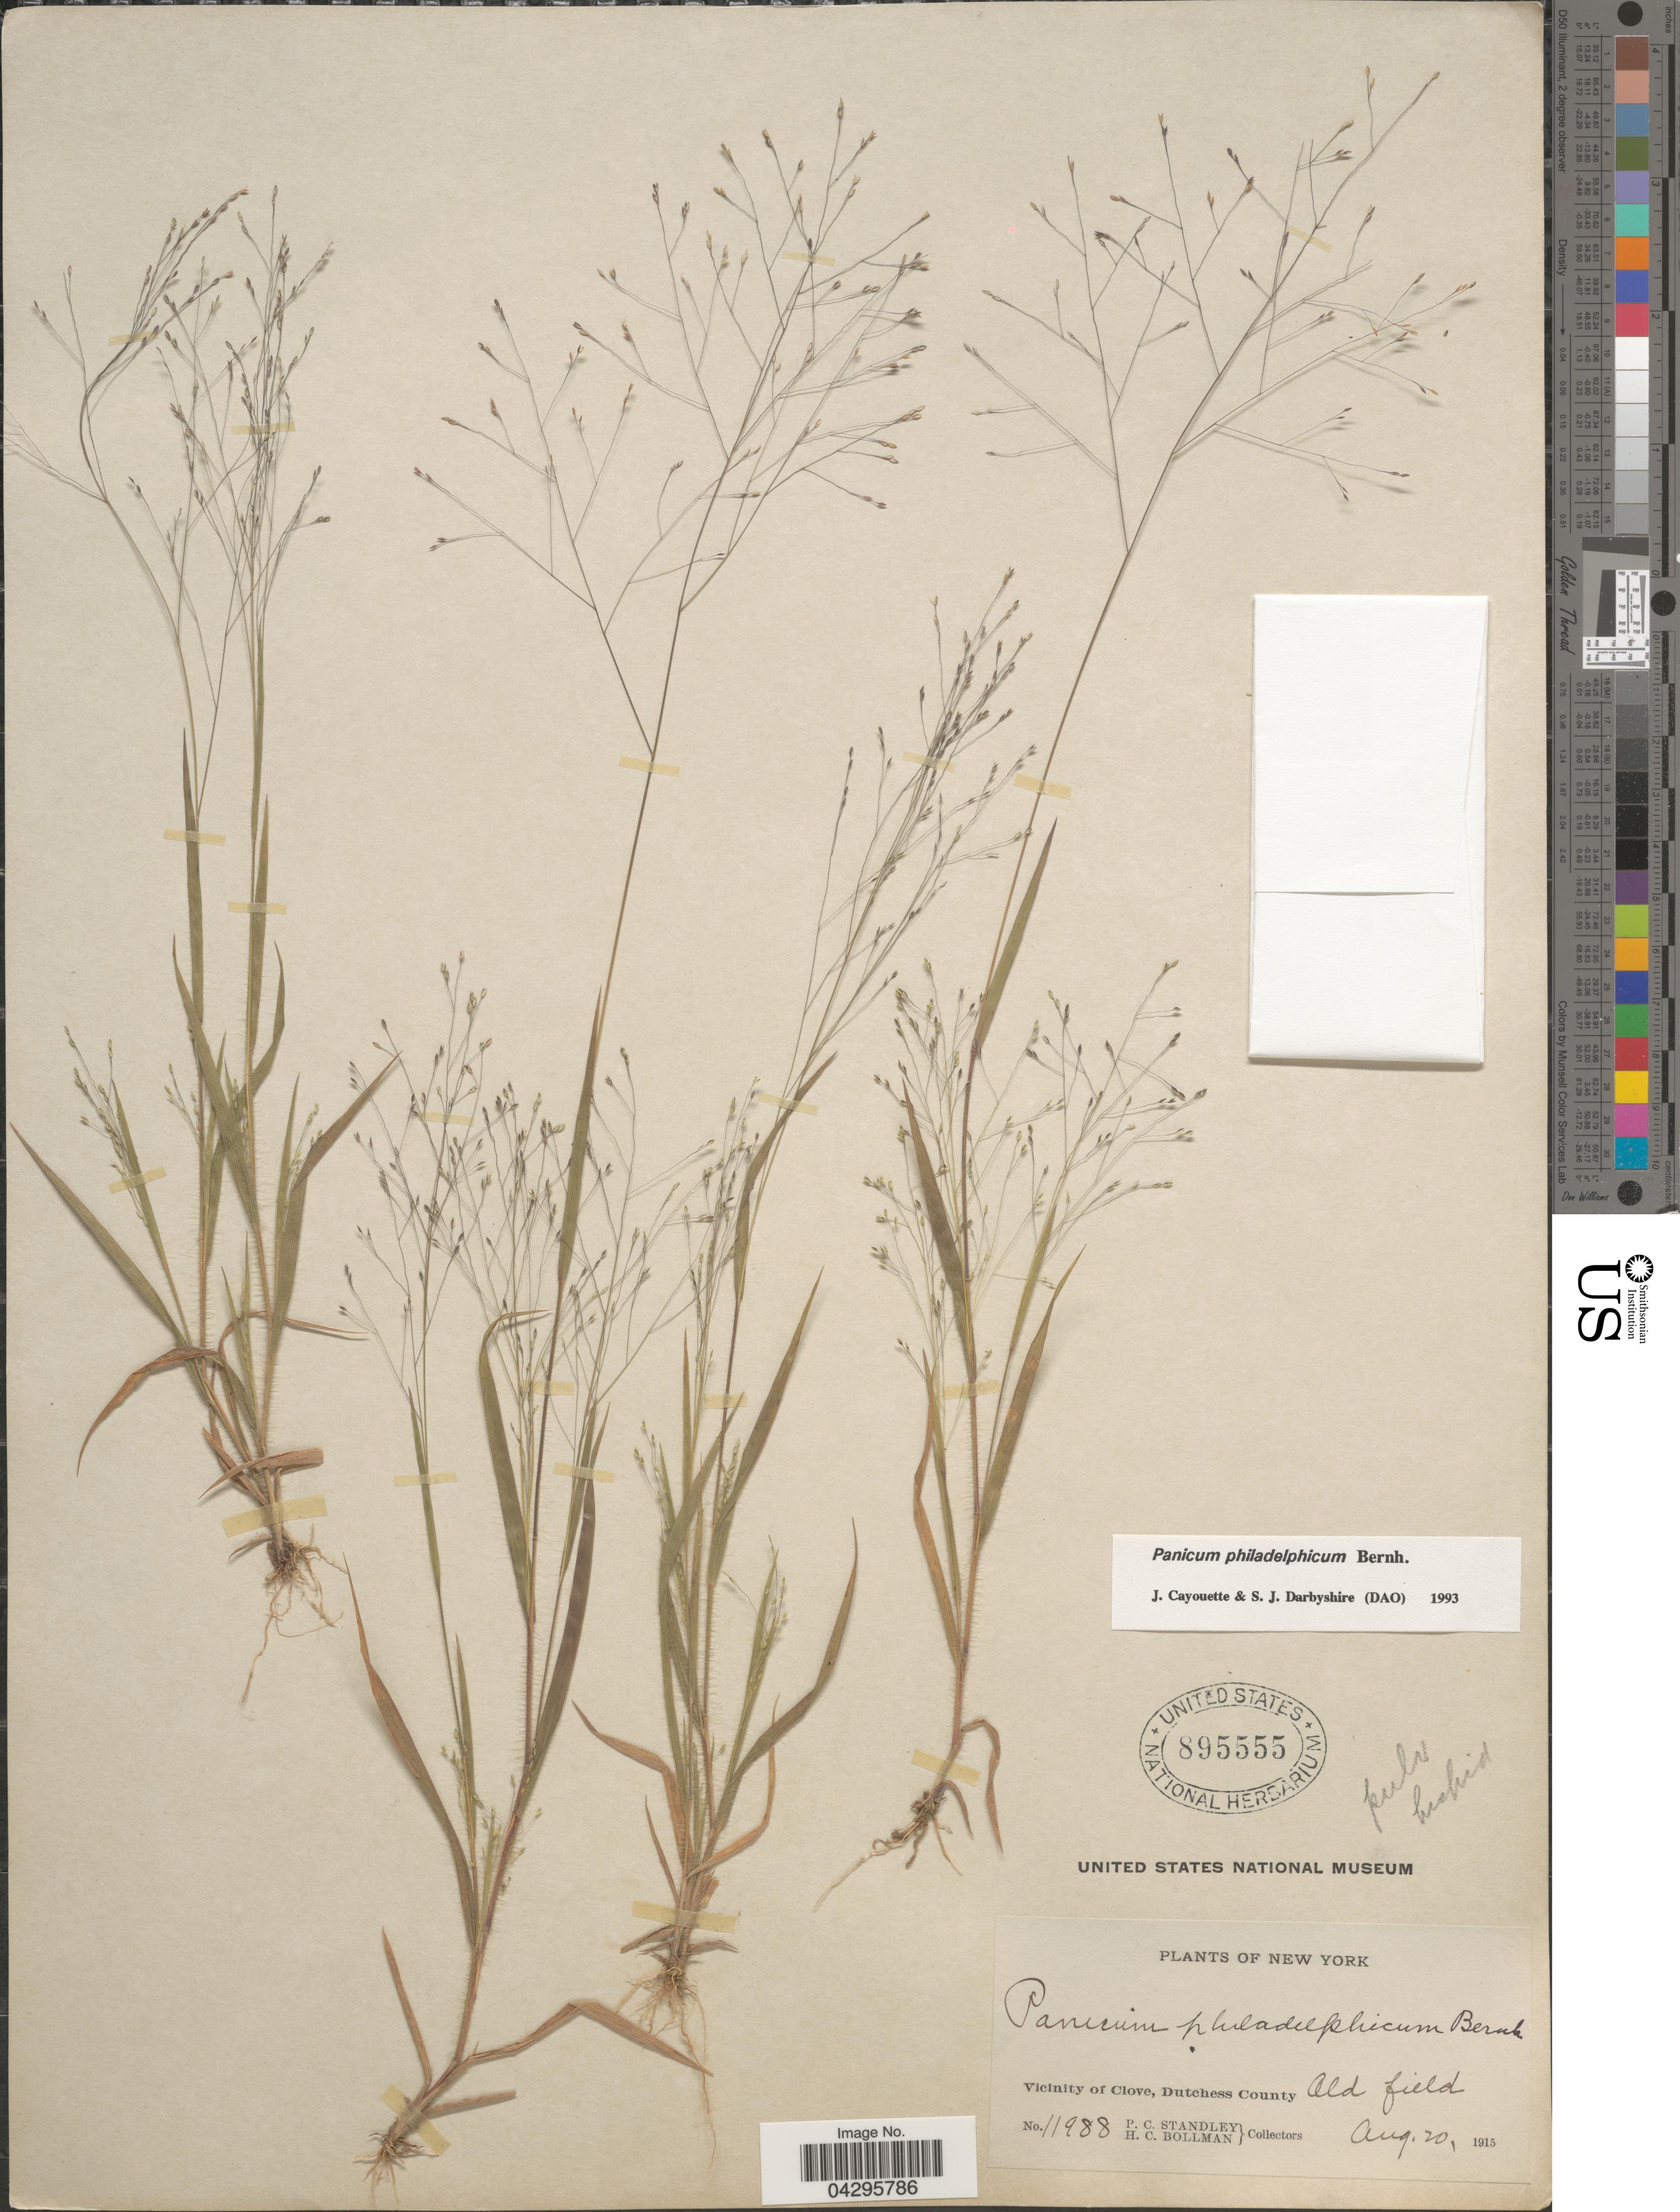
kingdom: Plantae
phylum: Tracheophyta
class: Liliopsida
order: Poales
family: Poaceae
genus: Panicum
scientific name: Panicum philadelphicum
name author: Bernh. ex Trin.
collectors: P. C. Standley & H. C. Bollman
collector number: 11988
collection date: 1915-08-20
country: United States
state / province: New York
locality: Vicinity of Clove, Dutchess County. Old field.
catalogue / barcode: US 895555